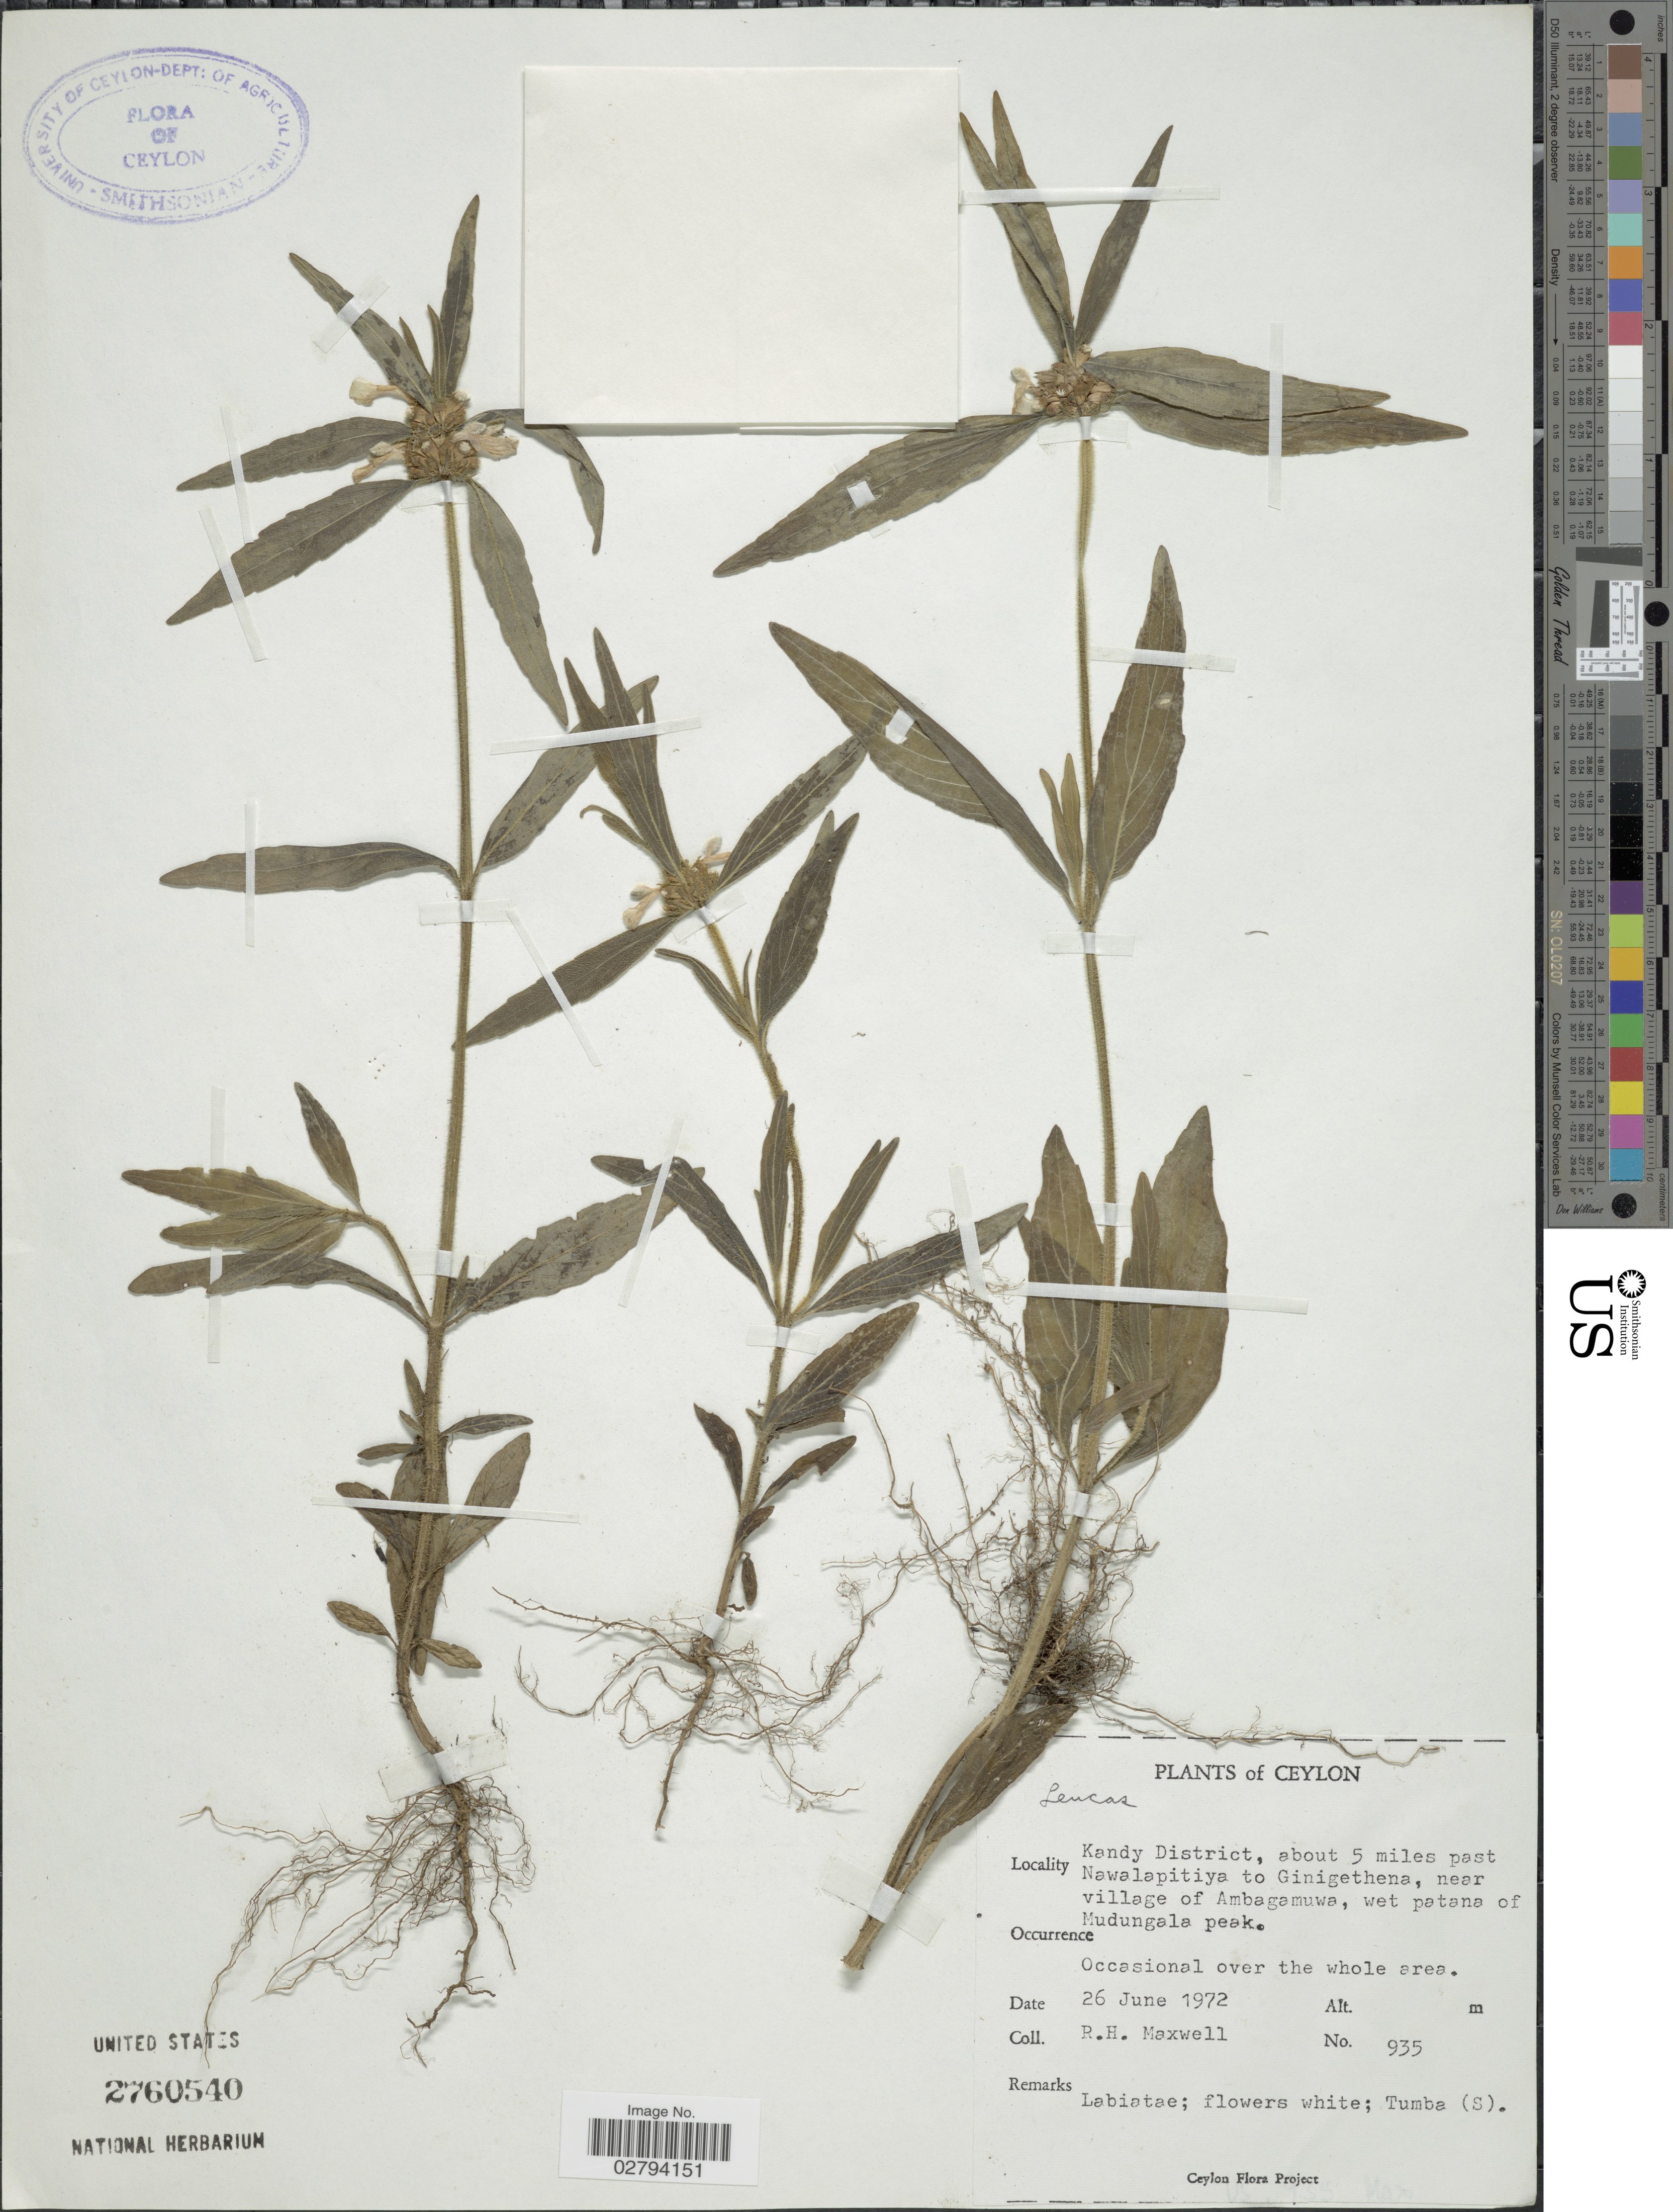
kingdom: Plantae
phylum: Tracheophyta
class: Magnoliopsida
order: Lamiales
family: Lamiaceae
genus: Leucas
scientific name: Leucas sp.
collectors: R. Maxwell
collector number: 935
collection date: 1972-06-26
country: Sri Lanka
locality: Ceylon, Kandy District, about 5 miles past Nawalapitiya to Ginigethena, near village of Ambagamuwa, wet patana of Mudungala peak.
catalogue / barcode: US 2760540